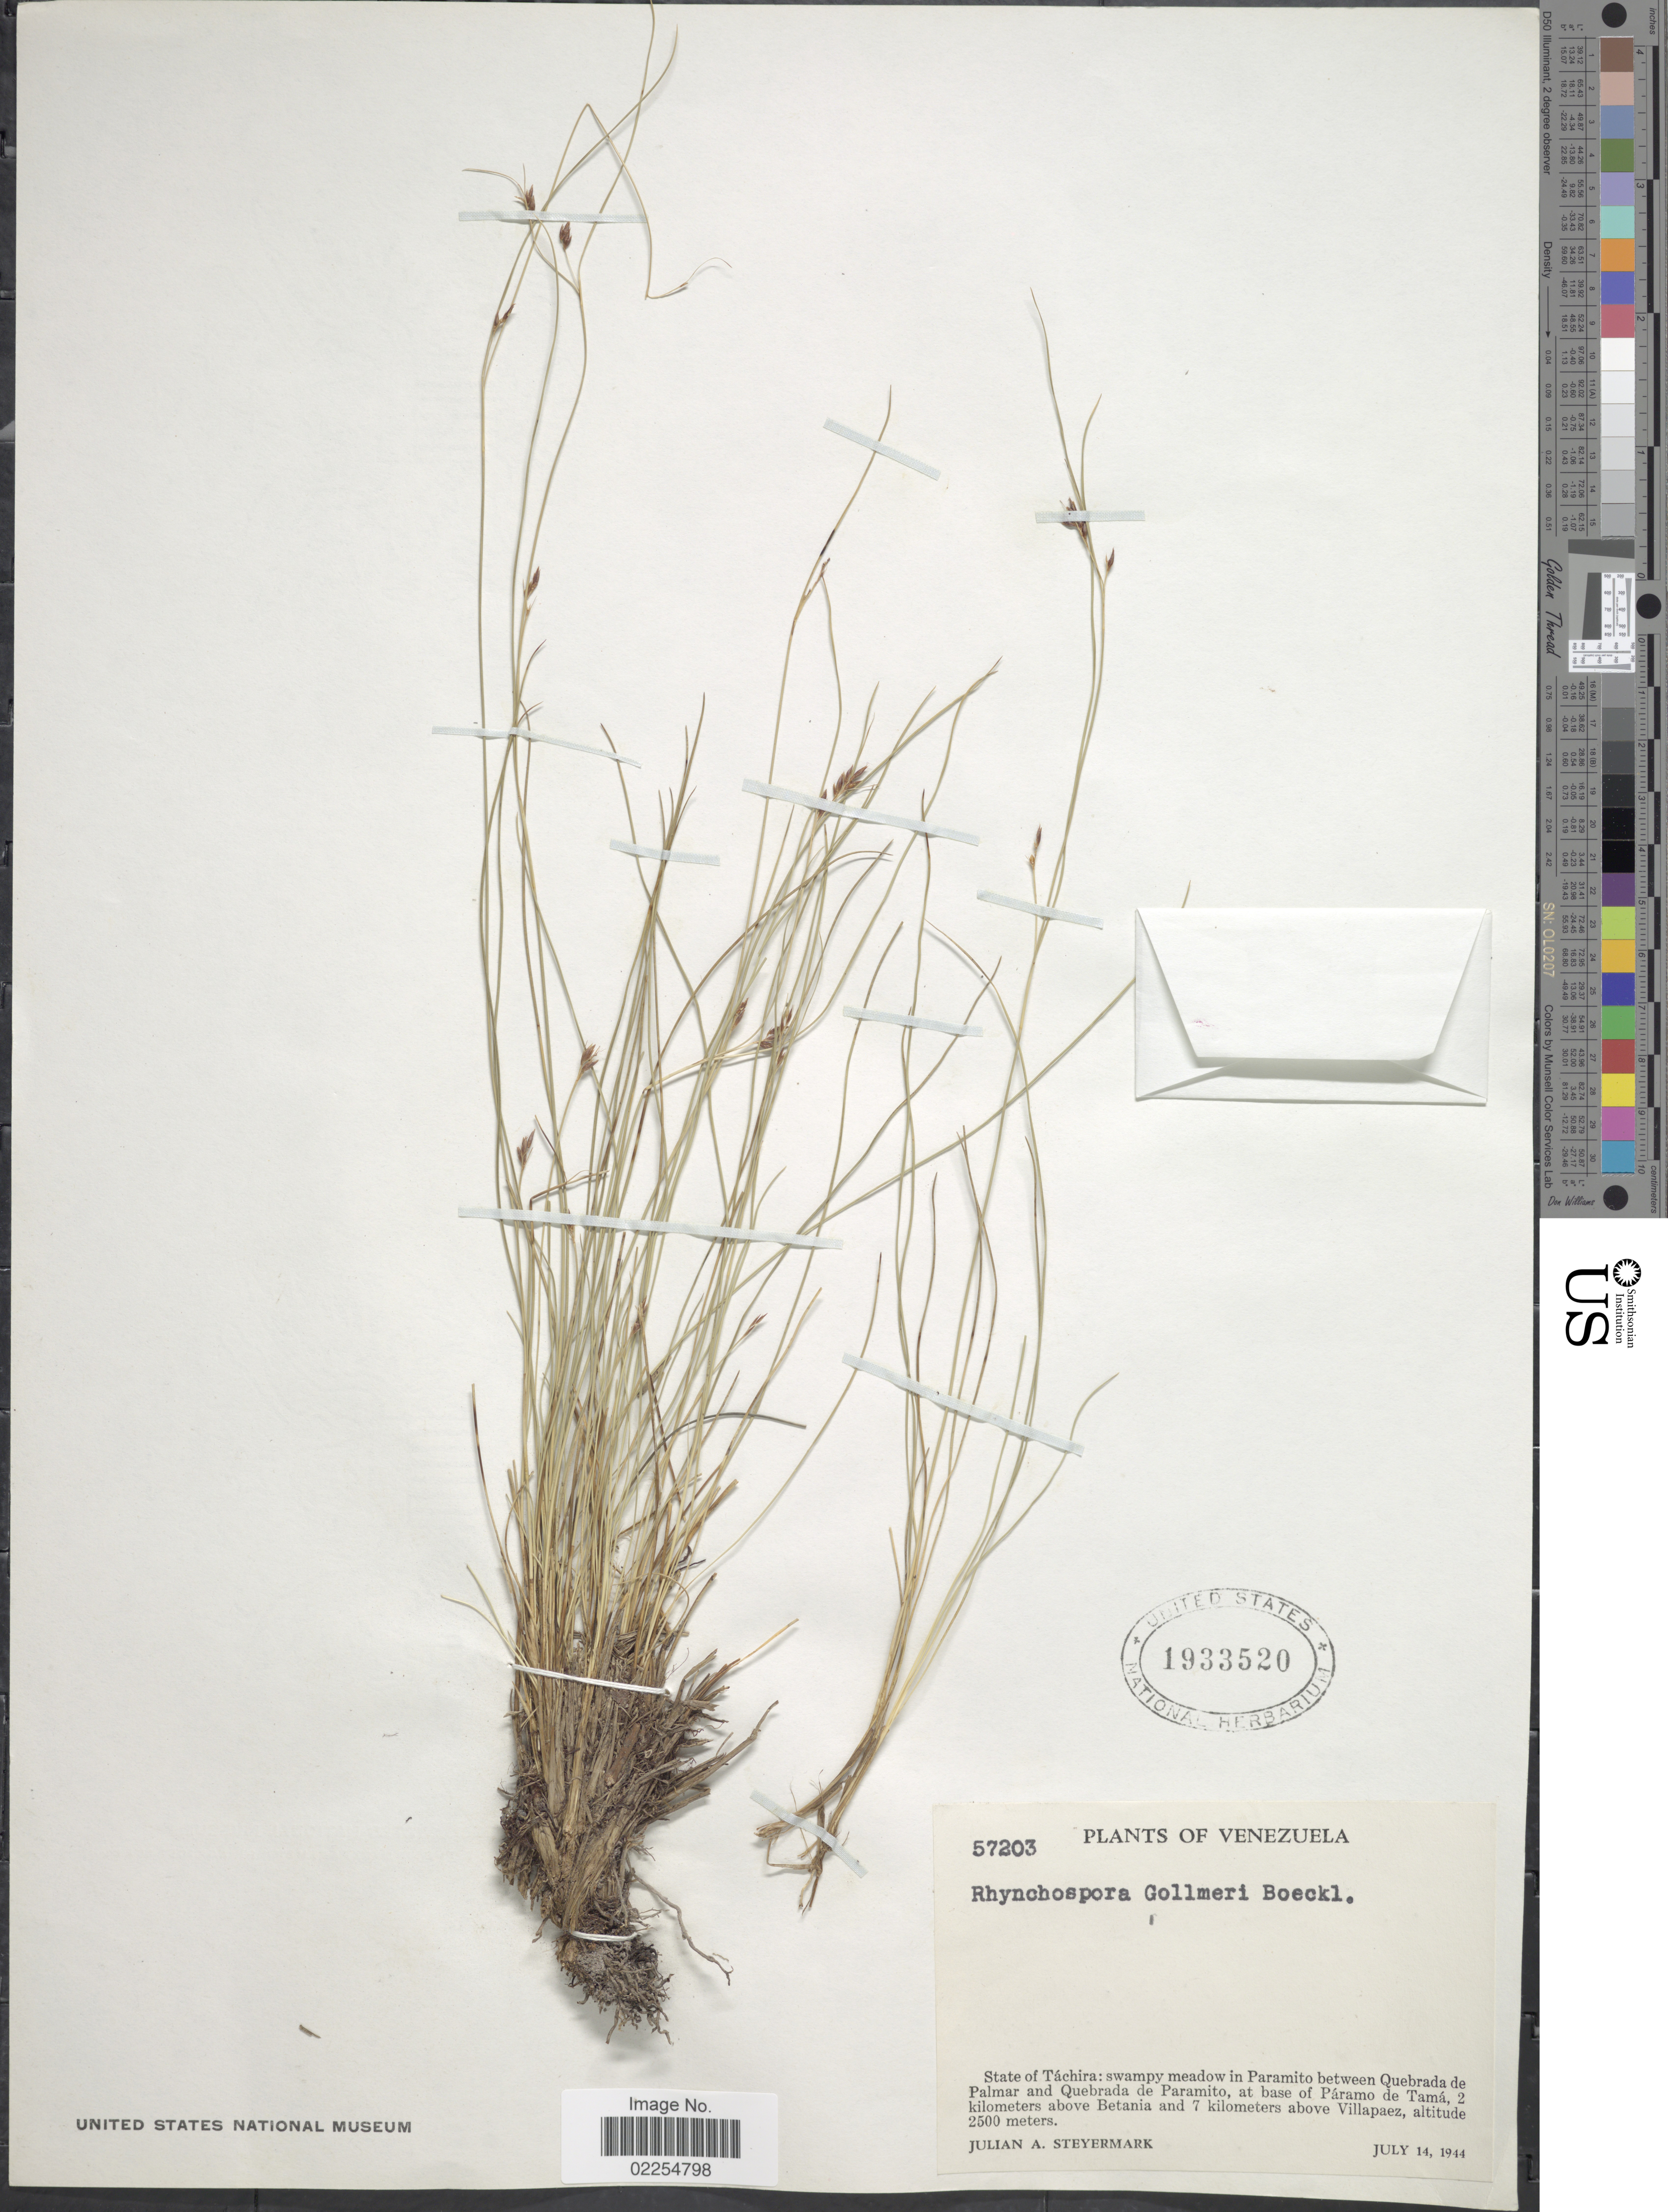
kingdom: Plantae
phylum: Tracheophyta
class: Liliopsida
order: Poales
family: Cyperaceae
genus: Rhynchospora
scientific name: Rhynchospora gollmeri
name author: Boeckeler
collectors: J. Steyermark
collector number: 57203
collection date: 1944-07-14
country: Venezuela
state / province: Tachira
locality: Paramito between Quebrada de Palmar and Quebrada de Paramito, at base of Páramo de Tamá, 2 kilometers above Betania and 7 kilometers above Villapaez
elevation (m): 2500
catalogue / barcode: US 1933520